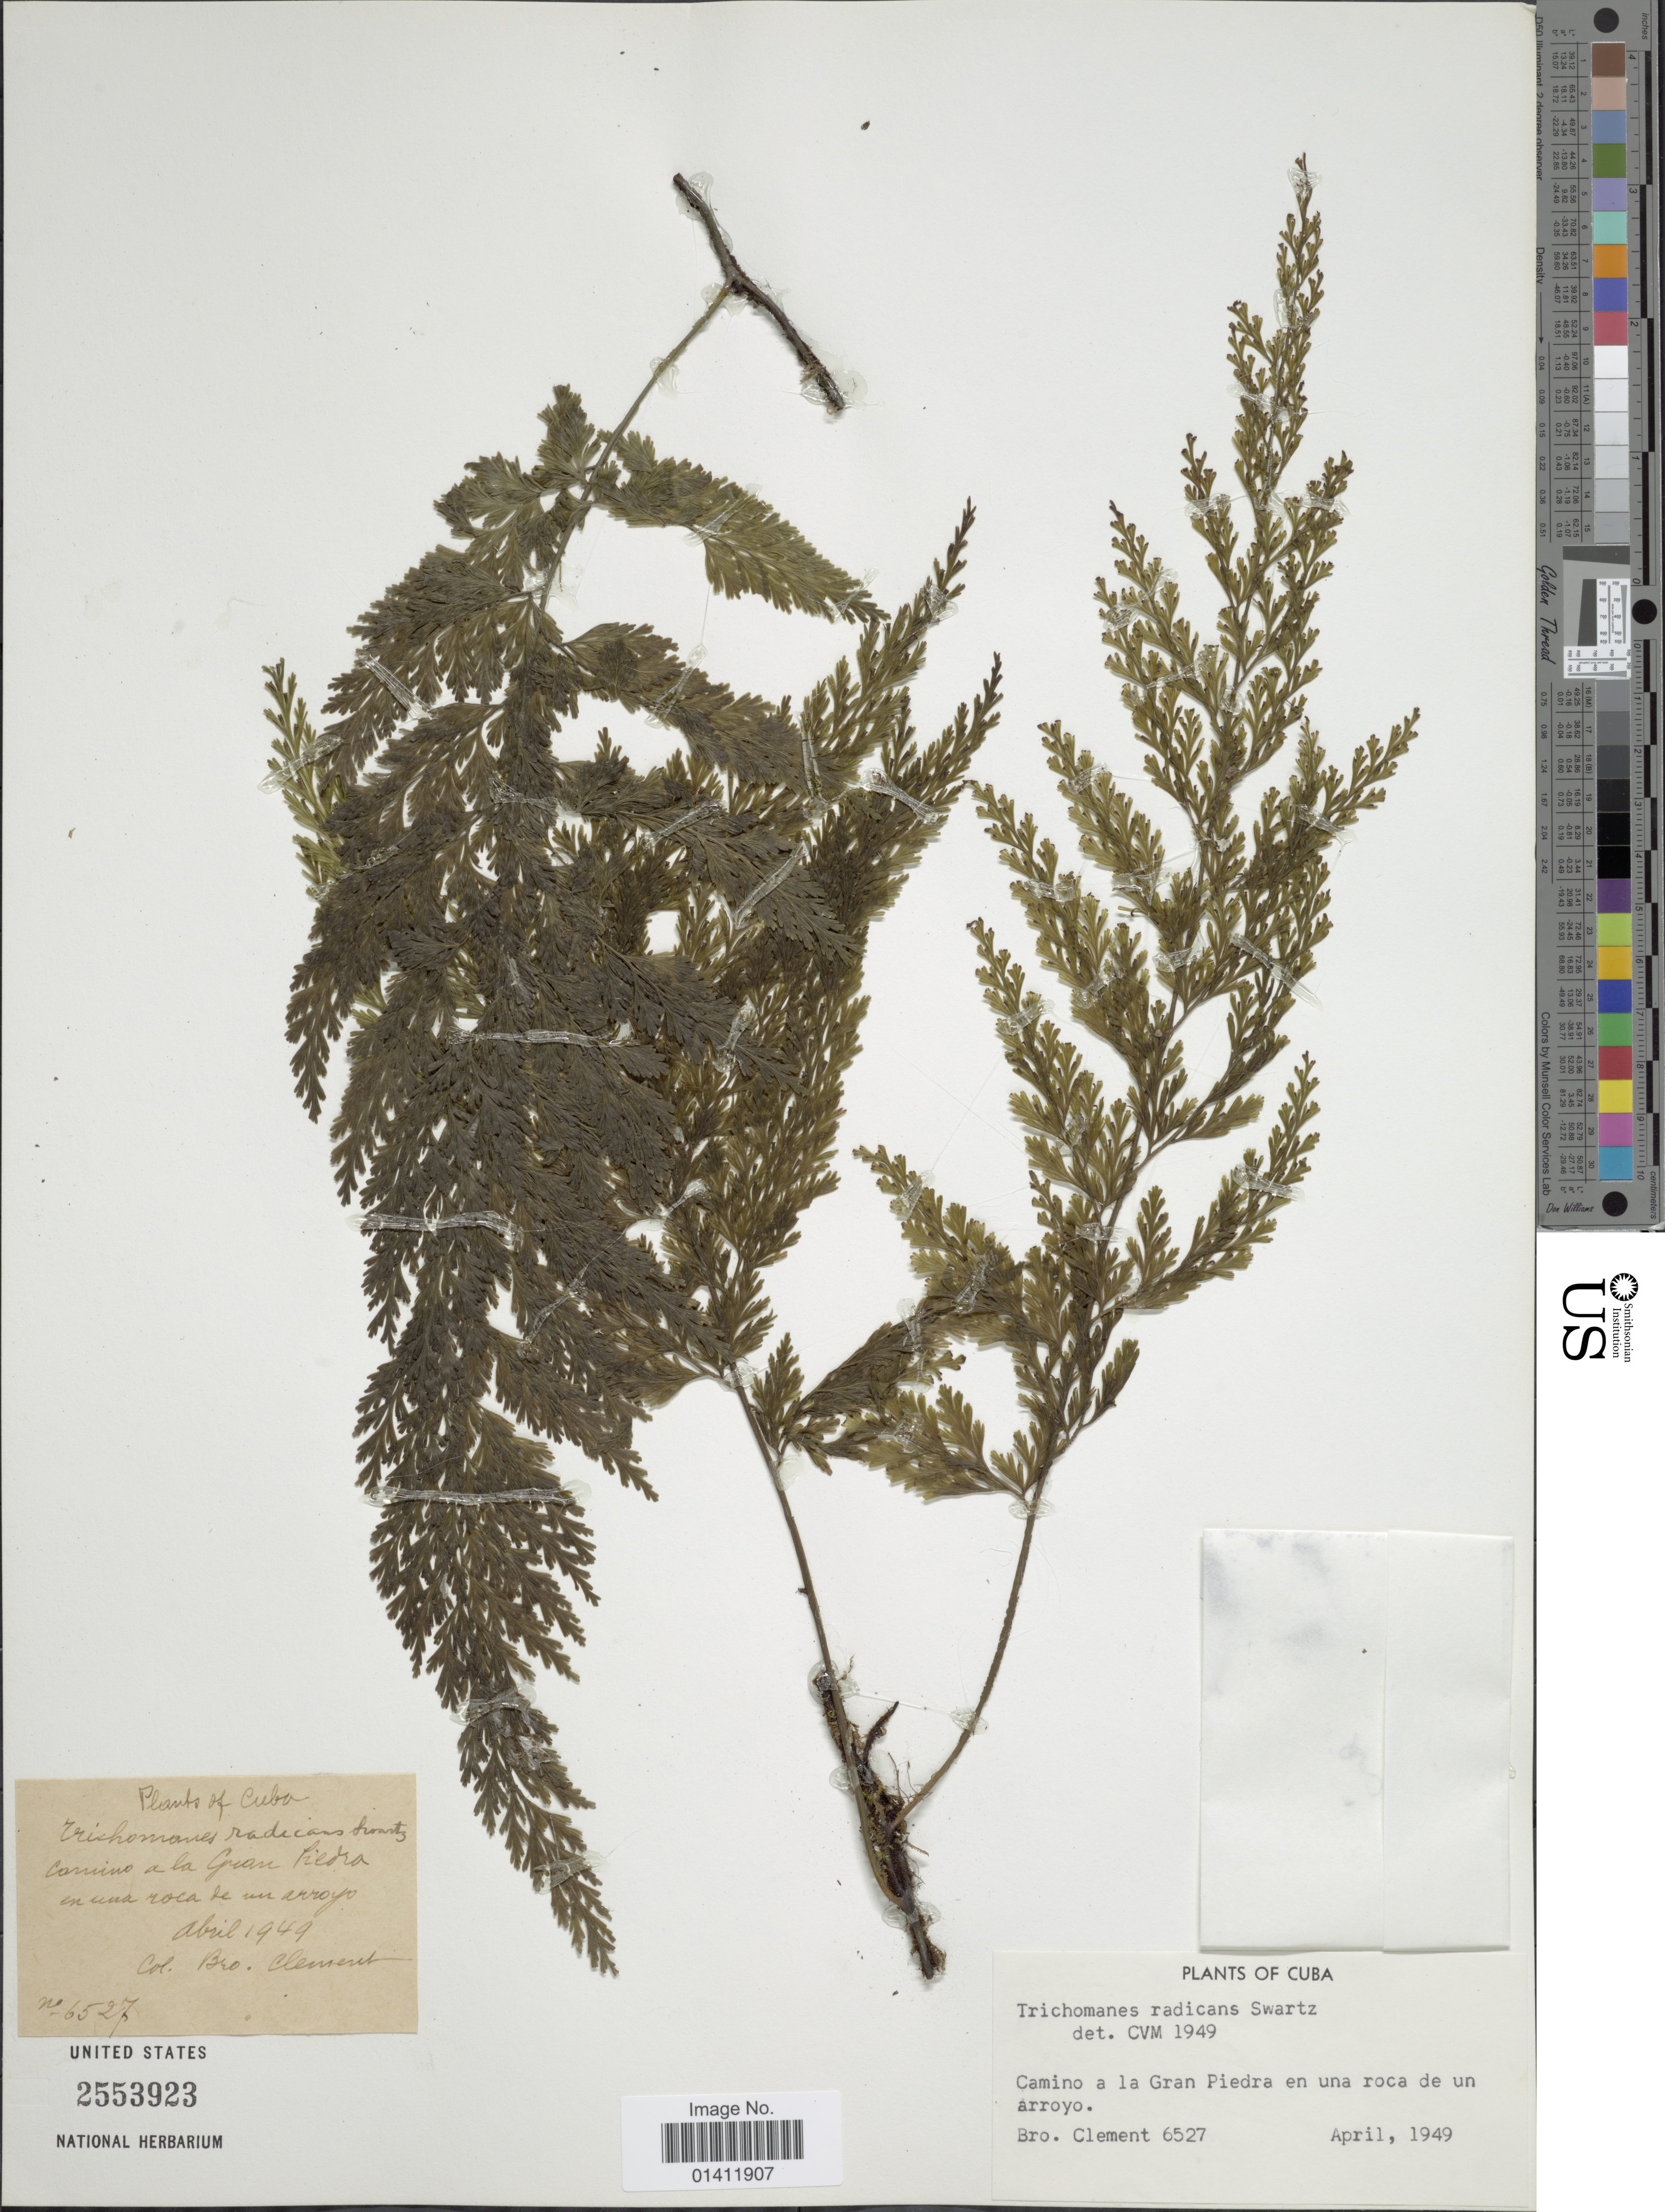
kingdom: Plantae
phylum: Tracheophyta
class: Polypodiopsida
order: Hymenophyllales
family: Hymenophyllaceae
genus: Vandenboschia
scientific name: Vandenboschia radicans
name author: (Sw.) Copel.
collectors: B. Clement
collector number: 6527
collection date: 1949-04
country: Cuba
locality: Camino a la Gran Piedra en una roca de un arroyo.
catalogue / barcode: US 2553923